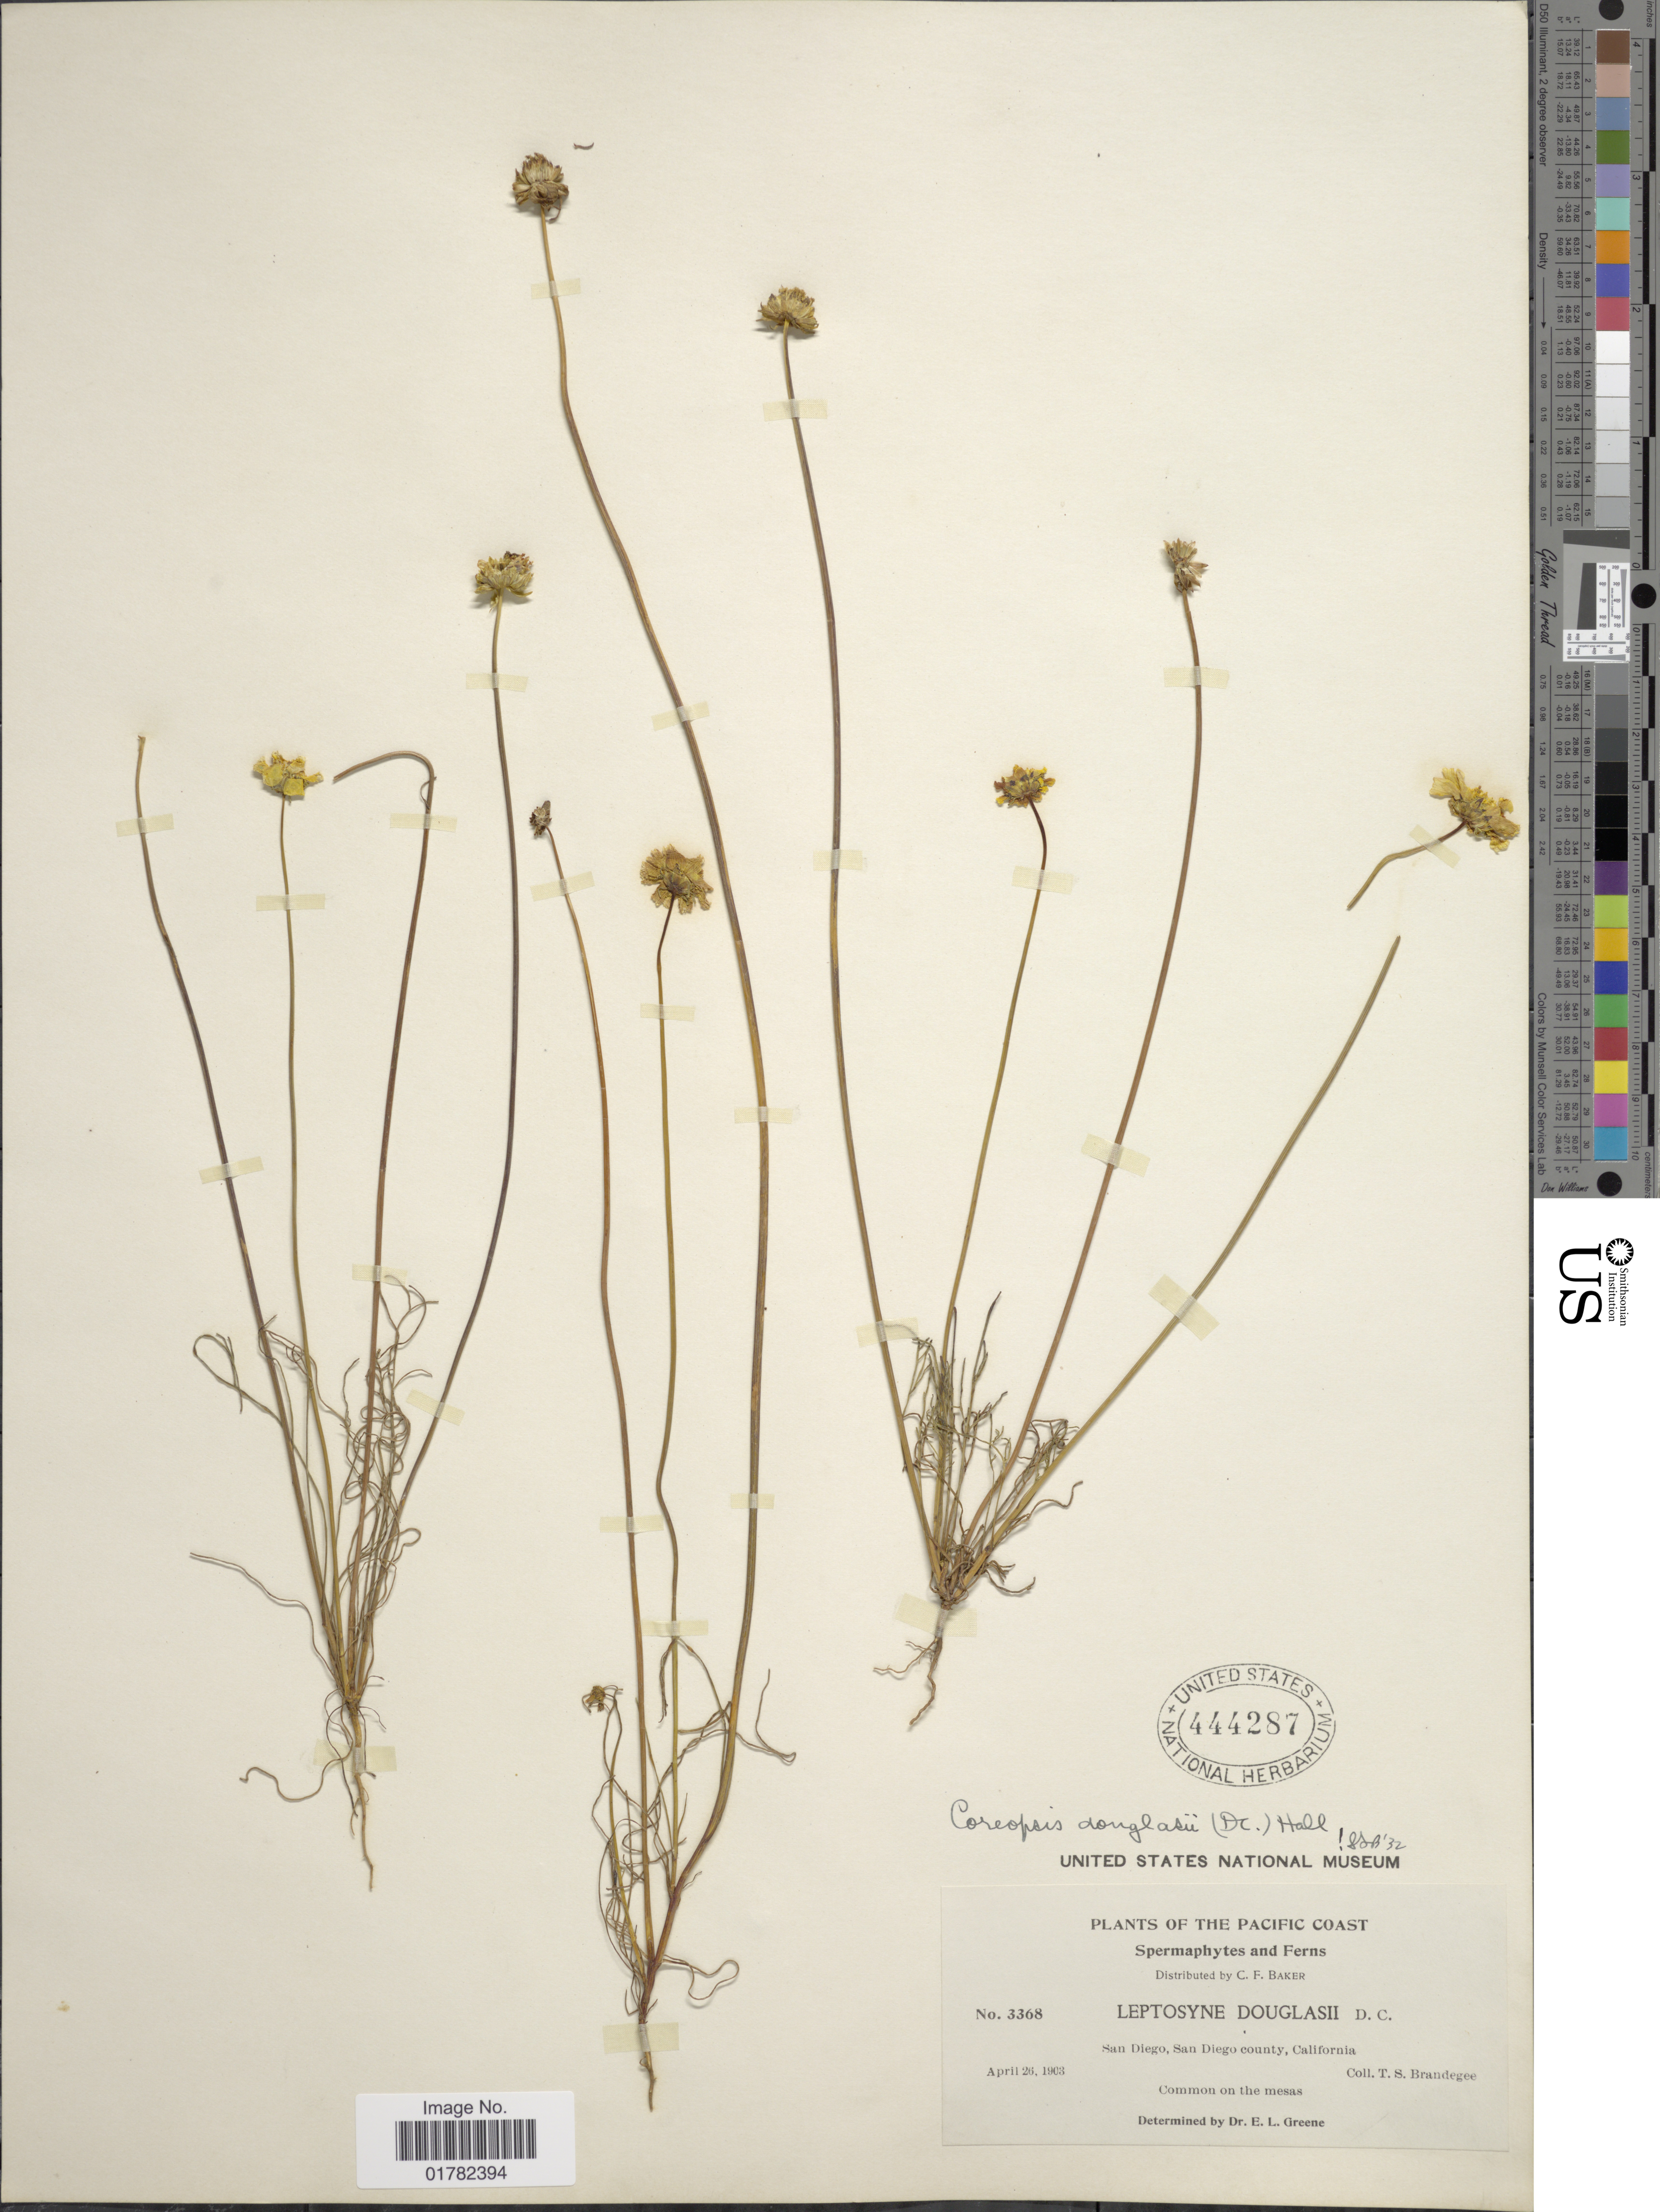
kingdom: Plantae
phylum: Tracheophyta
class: Magnoliopsida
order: Asterales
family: Asteraceae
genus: Coreopsis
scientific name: Coreopsis douglasii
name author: (DC.) H.M. Hall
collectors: T. S. Brandegee (herbarium)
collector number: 3368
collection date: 1903-04-26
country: United States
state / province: California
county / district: San Diego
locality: Pacific Coast, San Diego, San Diego County, common on the mesas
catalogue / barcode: US 444287